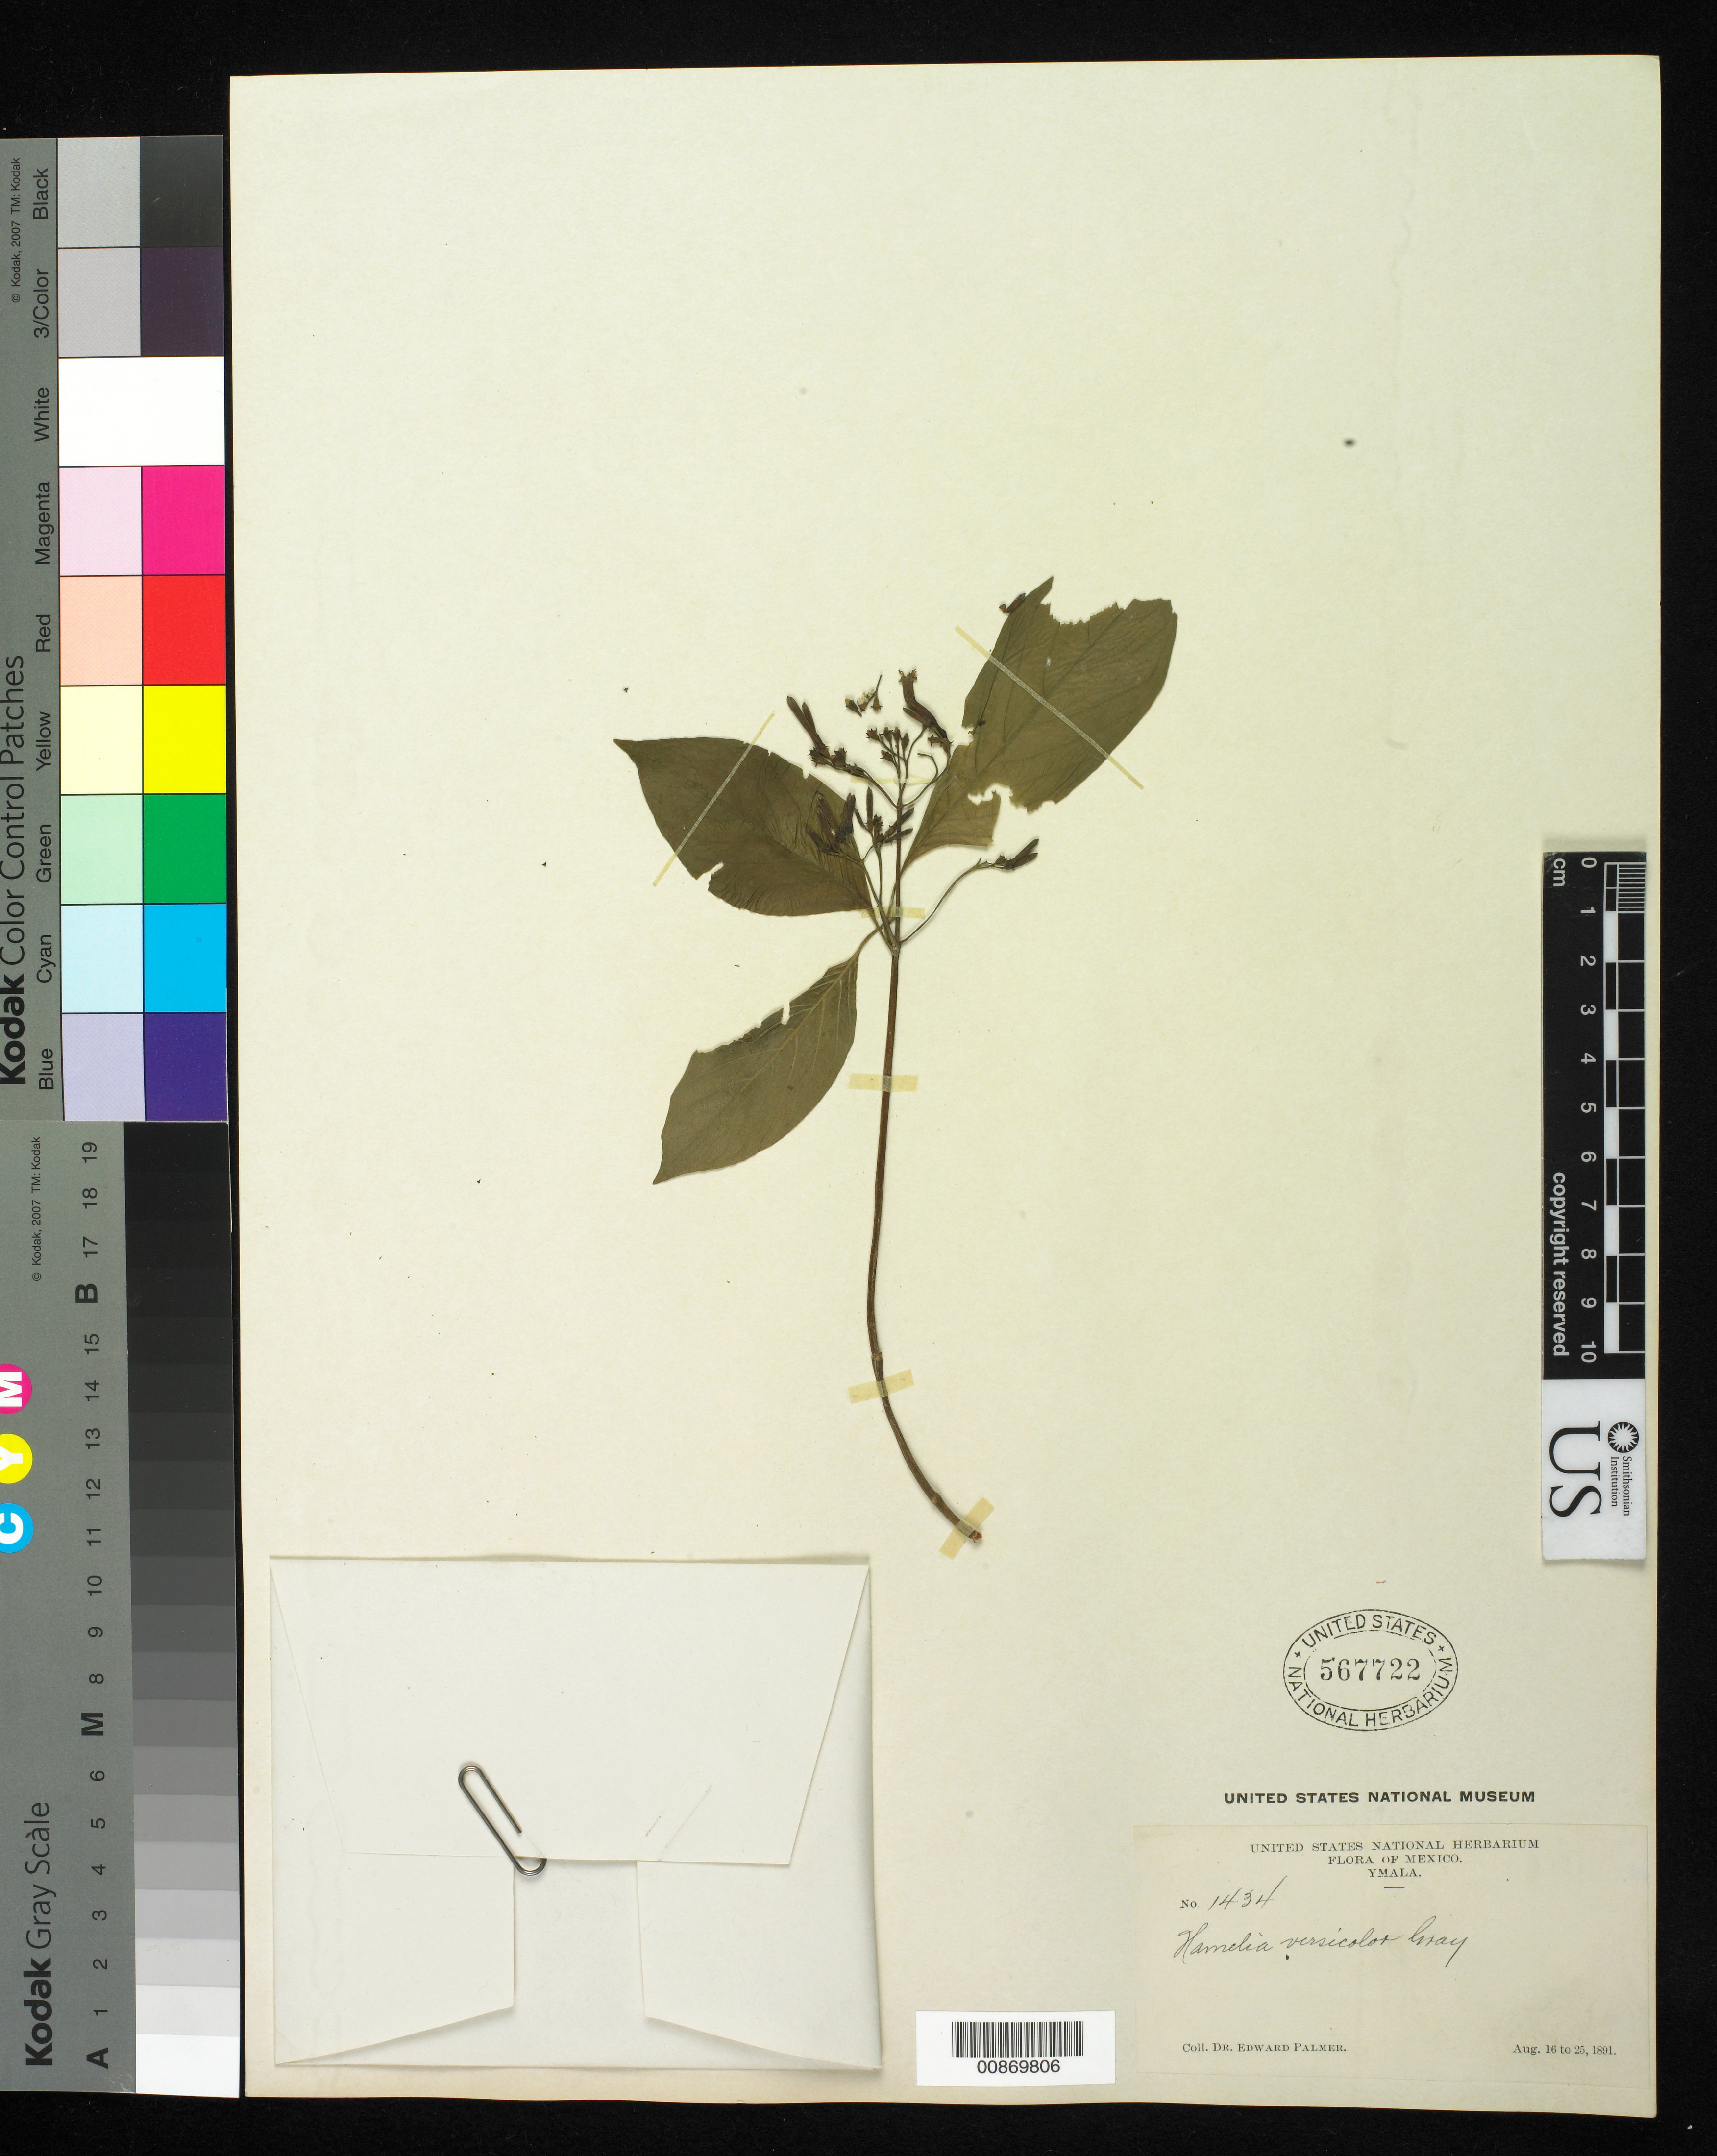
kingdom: Plantae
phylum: Tracheophyta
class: Magnoliopsida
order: Gentianales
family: Rubiaceae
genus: Hamelia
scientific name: Hamelia versicolor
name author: A. Gray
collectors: E. Palmer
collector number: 1434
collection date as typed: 16 Aug 1891 to 25 Aug 1891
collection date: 1891-08-16/1891-08-25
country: Mexico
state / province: Sinaloa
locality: Ymala, Sinaloa.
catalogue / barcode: US 567722